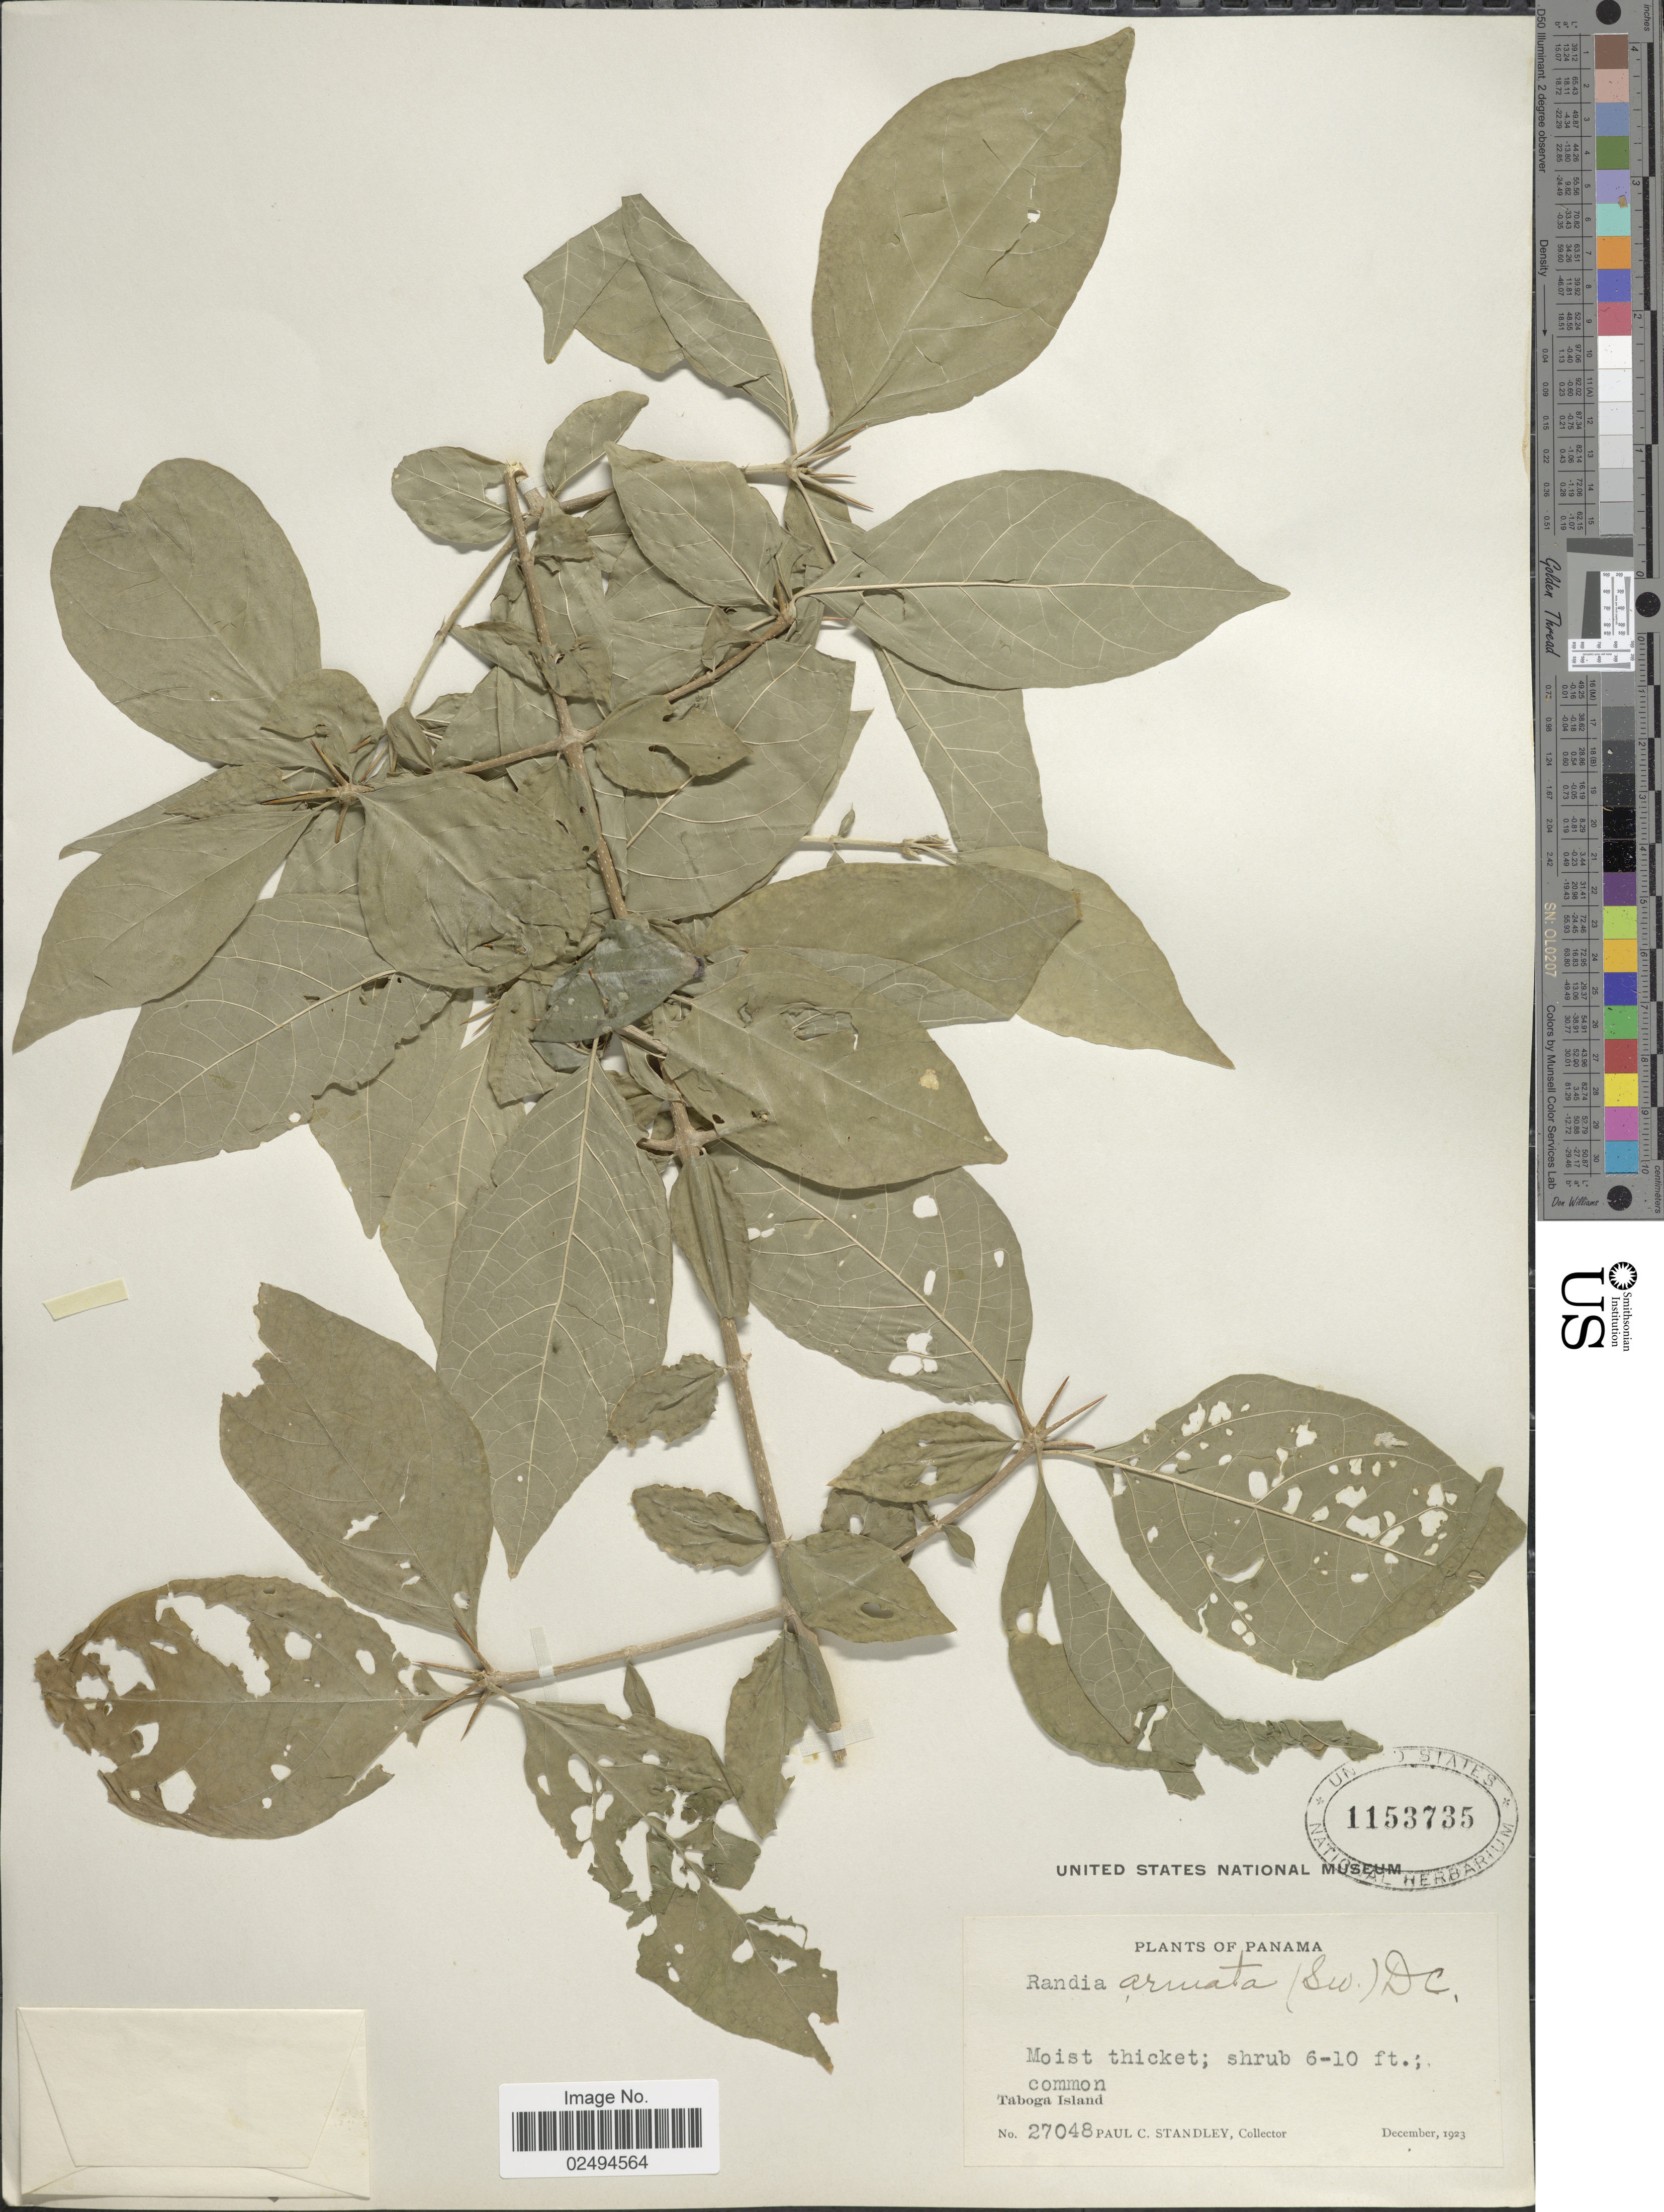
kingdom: Plantae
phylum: Tracheophyta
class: Magnoliopsida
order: Gentianales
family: Rubiaceae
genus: Randia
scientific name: Randia armata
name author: (Sw.) DC.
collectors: P. C. Standley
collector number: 27048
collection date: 1923-12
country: Panama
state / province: Panamá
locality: Taboga Island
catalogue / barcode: US 1153735